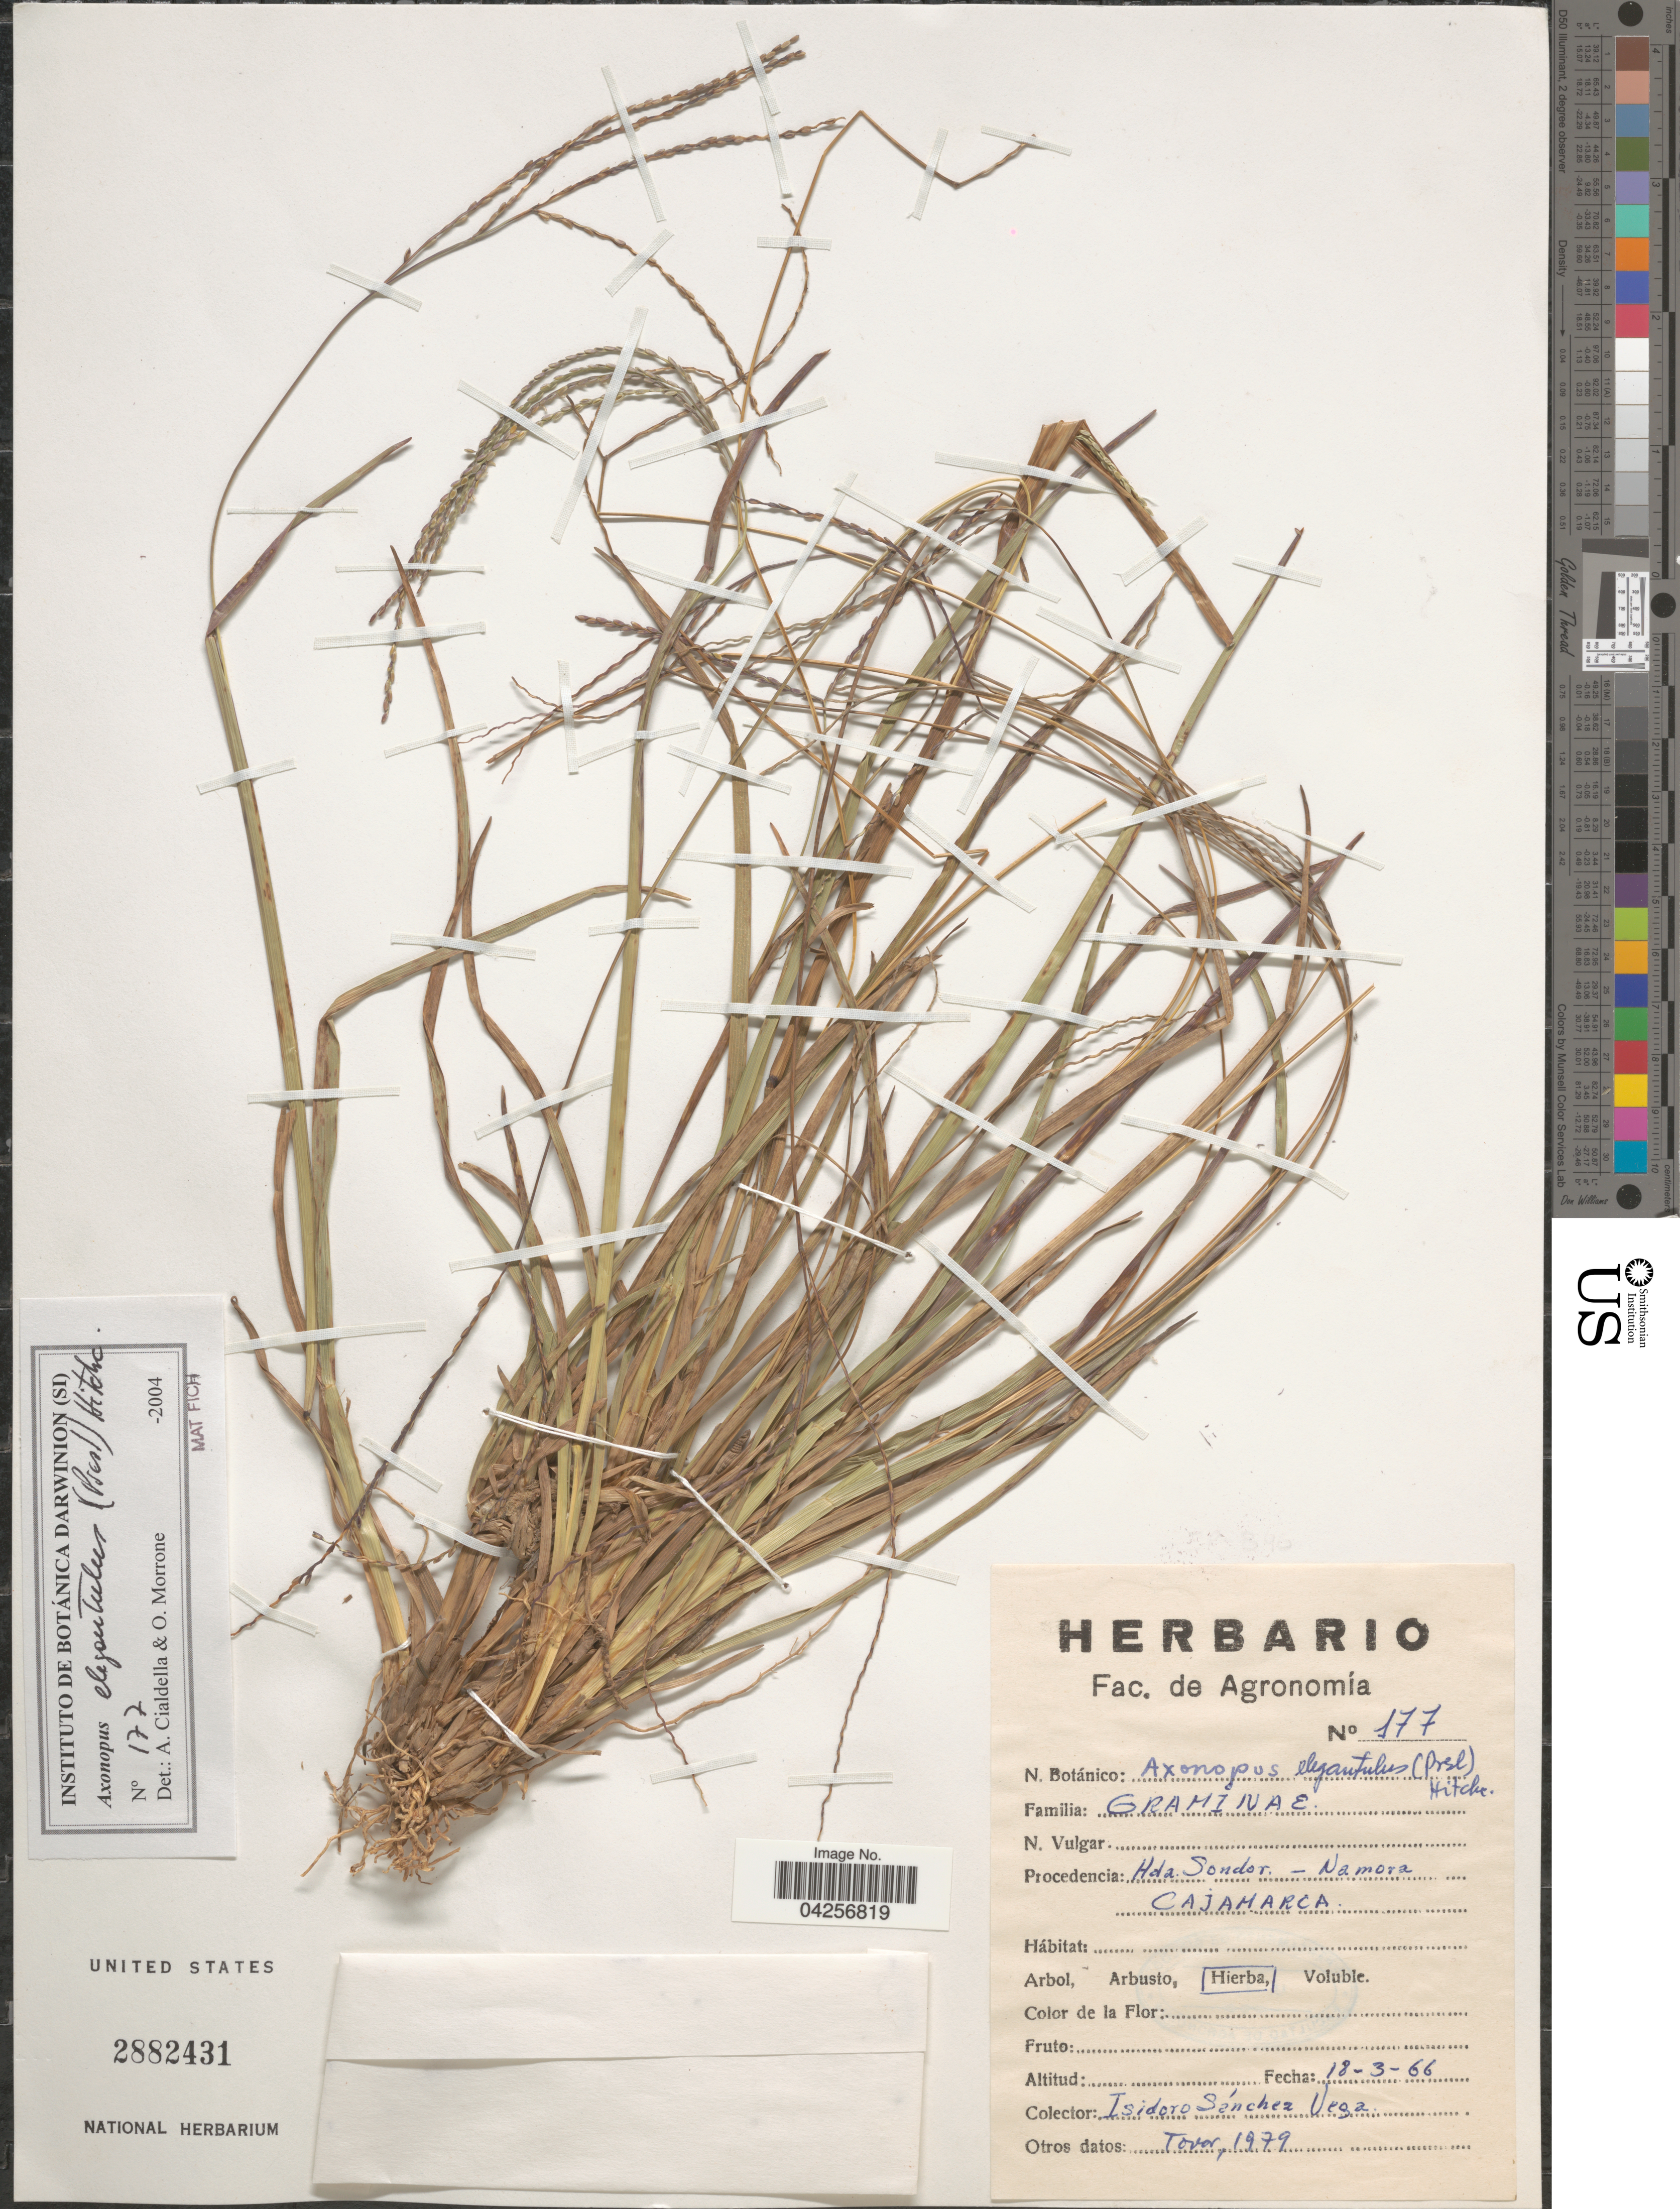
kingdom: Plantae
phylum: Tracheophyta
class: Liliopsida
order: Poales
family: Poaceae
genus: Axonopus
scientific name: Axonopus elegantulus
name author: (J. Presl) Hitchc.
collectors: I. M. Sánchez Vega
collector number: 177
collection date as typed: Transcribed d/m/y: 18/3/66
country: Peru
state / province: Cajamarca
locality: Hda. Sondor - Namora.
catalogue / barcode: US 2882431